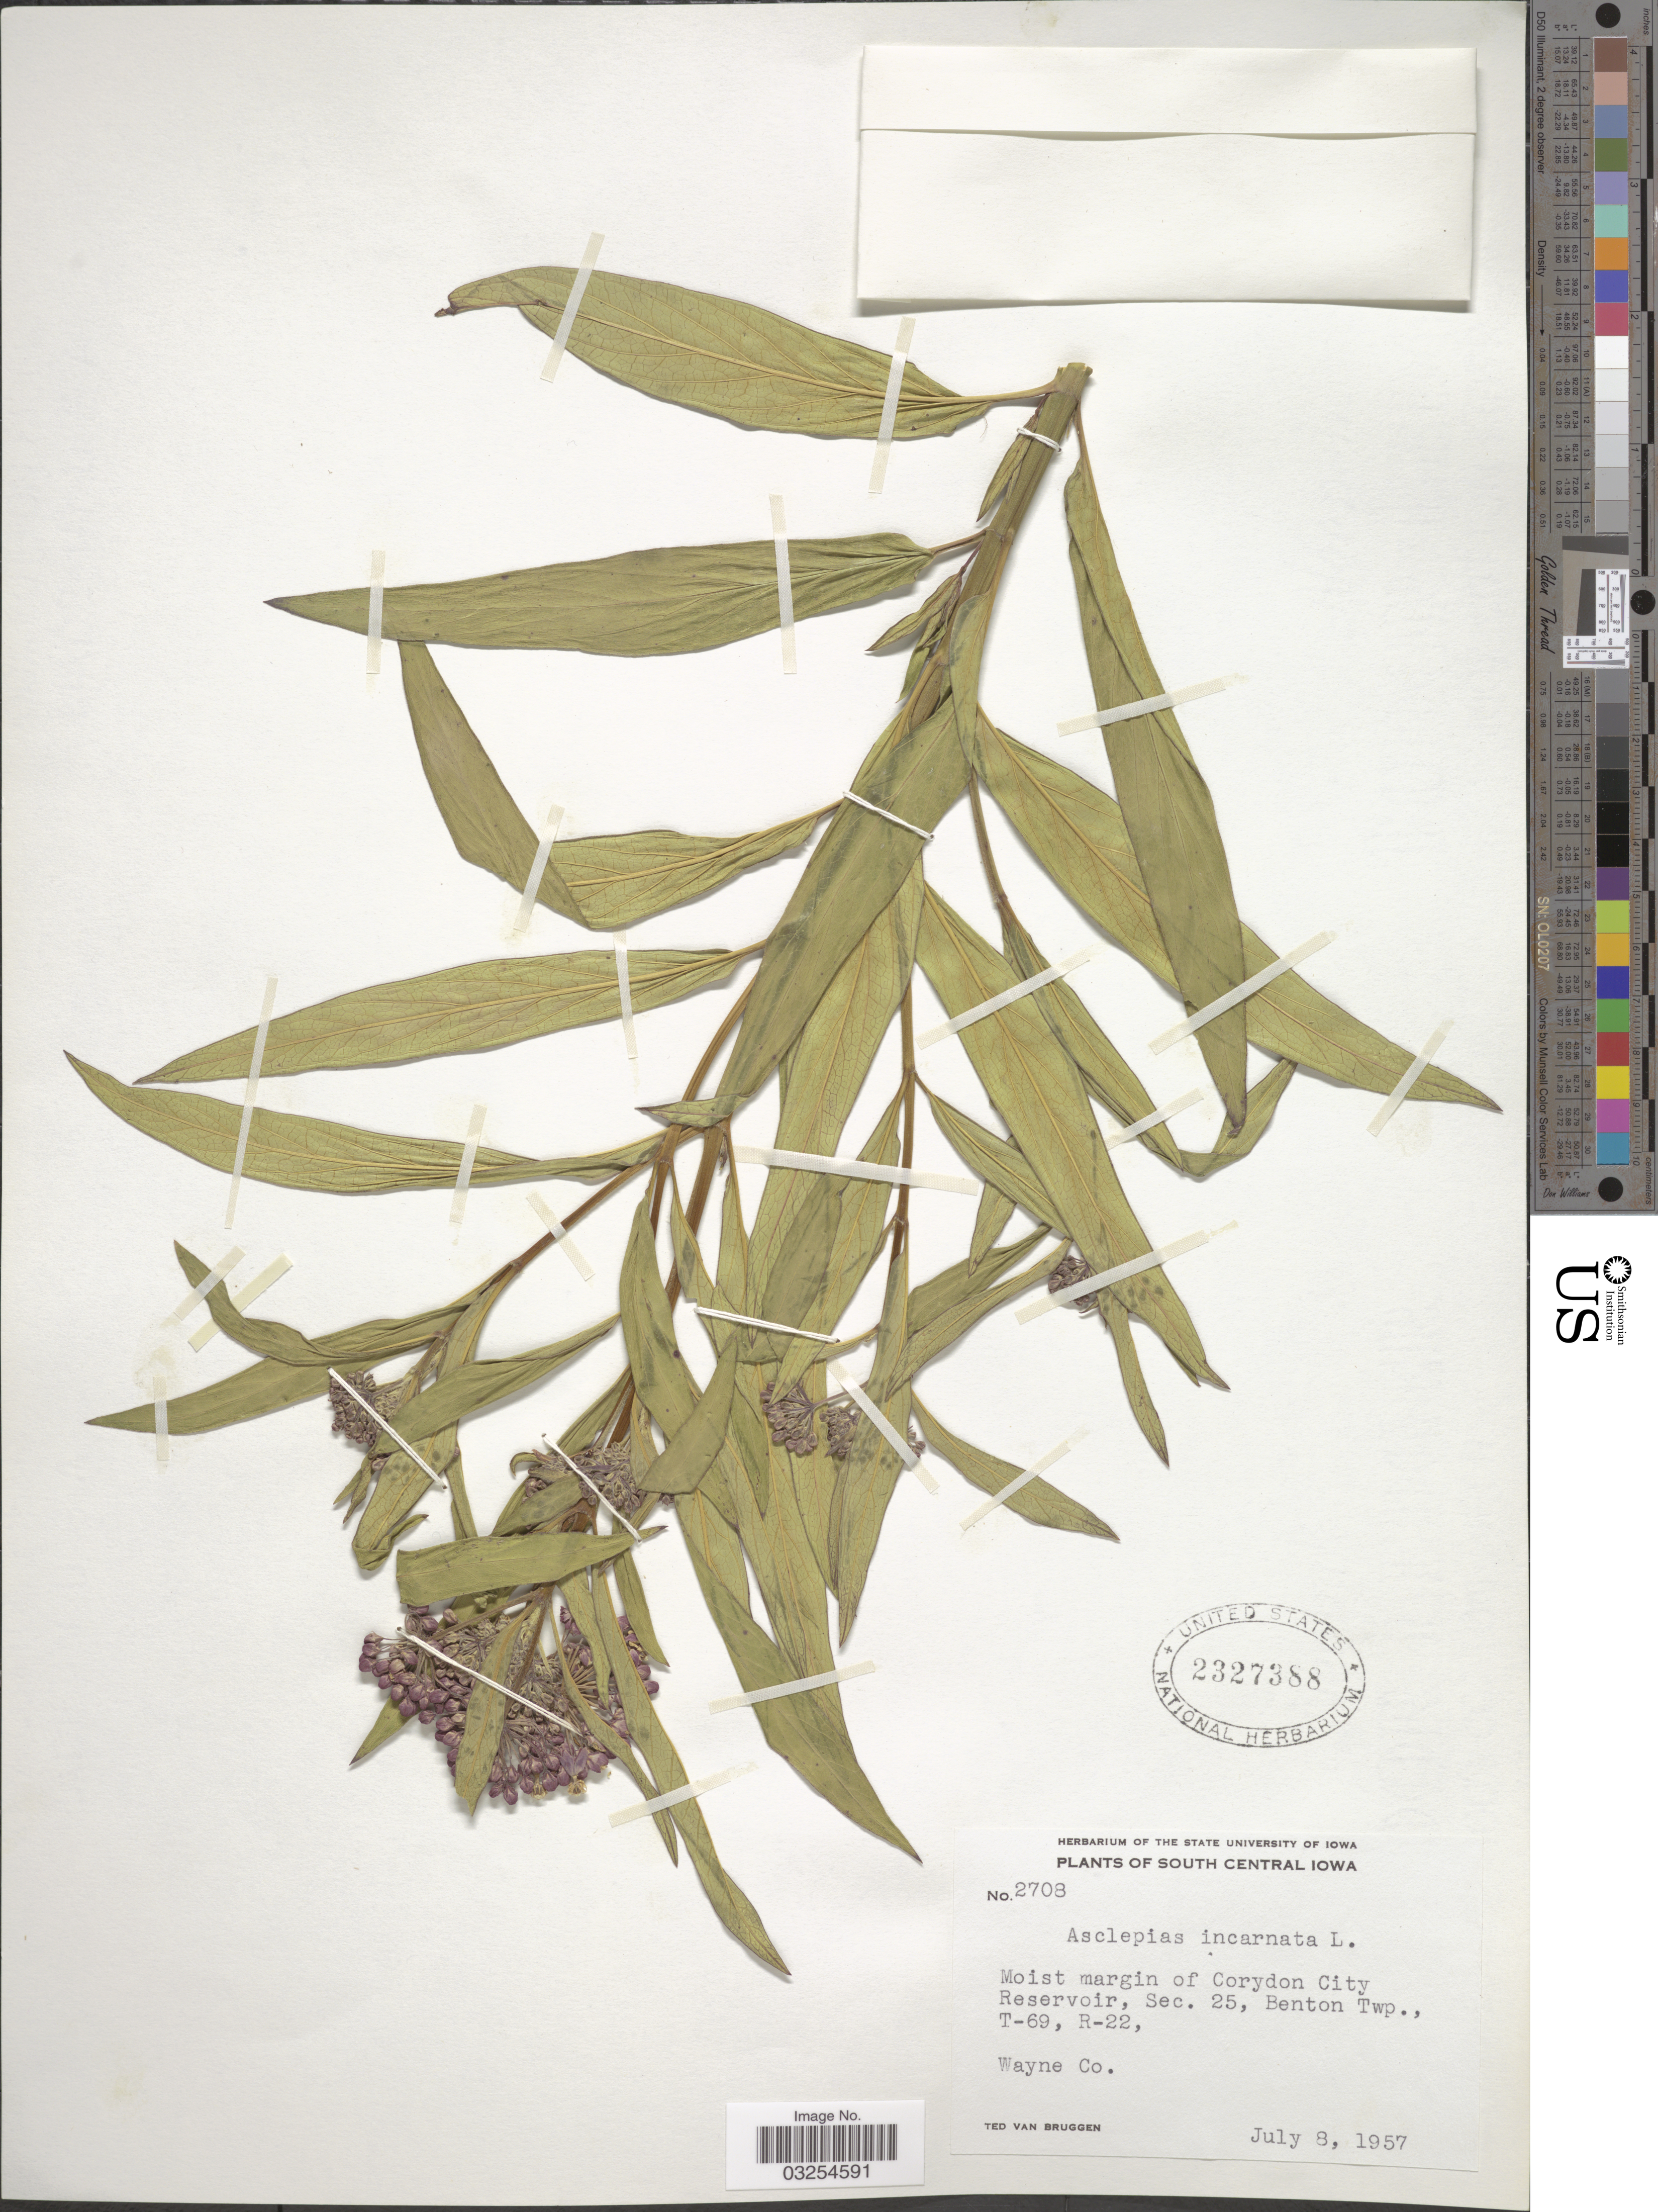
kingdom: Plantae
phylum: Tracheophyta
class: Magnoliopsida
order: Gentianales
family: Apocynaceae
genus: Asclepias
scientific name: Asclepias incarnata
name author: L.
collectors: T. van Bruggen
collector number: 2708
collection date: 1957-07-08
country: United States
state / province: Iowa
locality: South Central Iowa. Moist margin of Croydon City Reservoir, Sec. 25, Benton Twp., T-69, R-22. Wayne Co.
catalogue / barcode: US 2327388